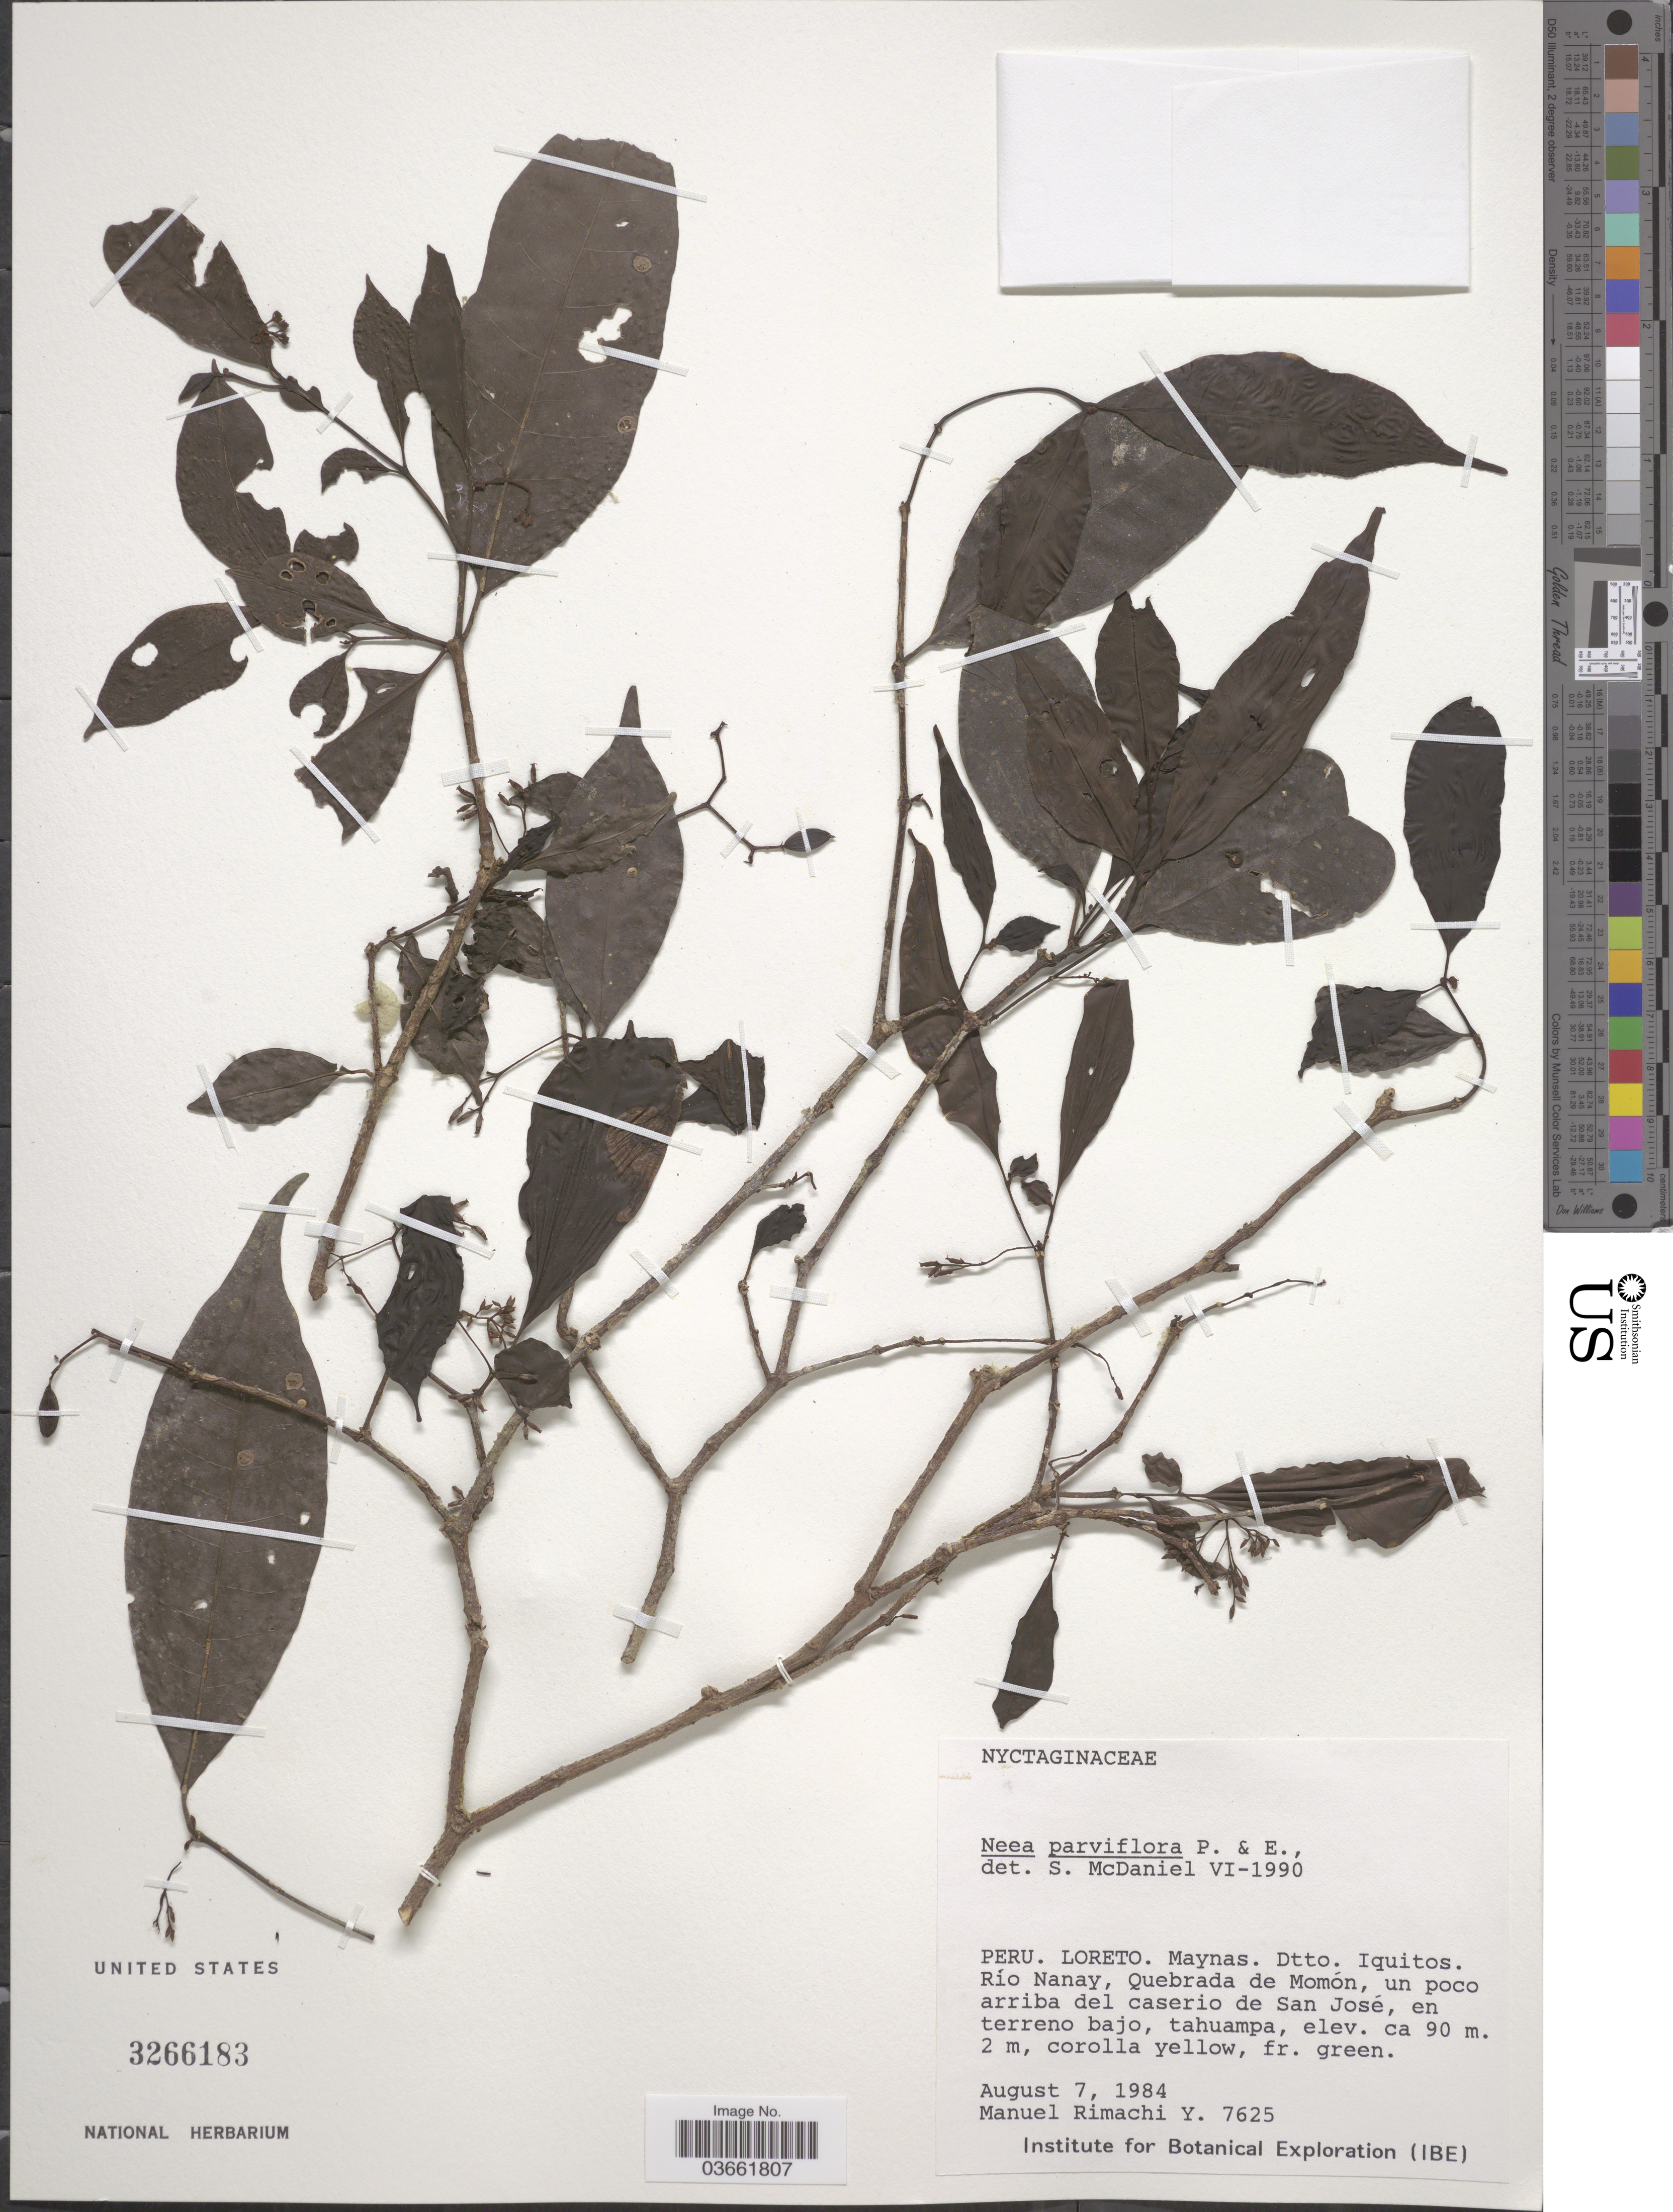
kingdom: Plantae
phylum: Tracheophyta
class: Magnoliopsida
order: Caryophyllales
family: Nyctaginaceae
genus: Neea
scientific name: Neea parviflora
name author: Poepp. & Endl.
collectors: M. Rimachi Y.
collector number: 7625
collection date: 1984-08-07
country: Peru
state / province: Loreto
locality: Maynas. Dtto. Iquitos. Río Nanay, Quebrada de Momón, un poco arriba del caserio de San José, en terreno bajo, tahuampa.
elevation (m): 90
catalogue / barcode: US 3266183